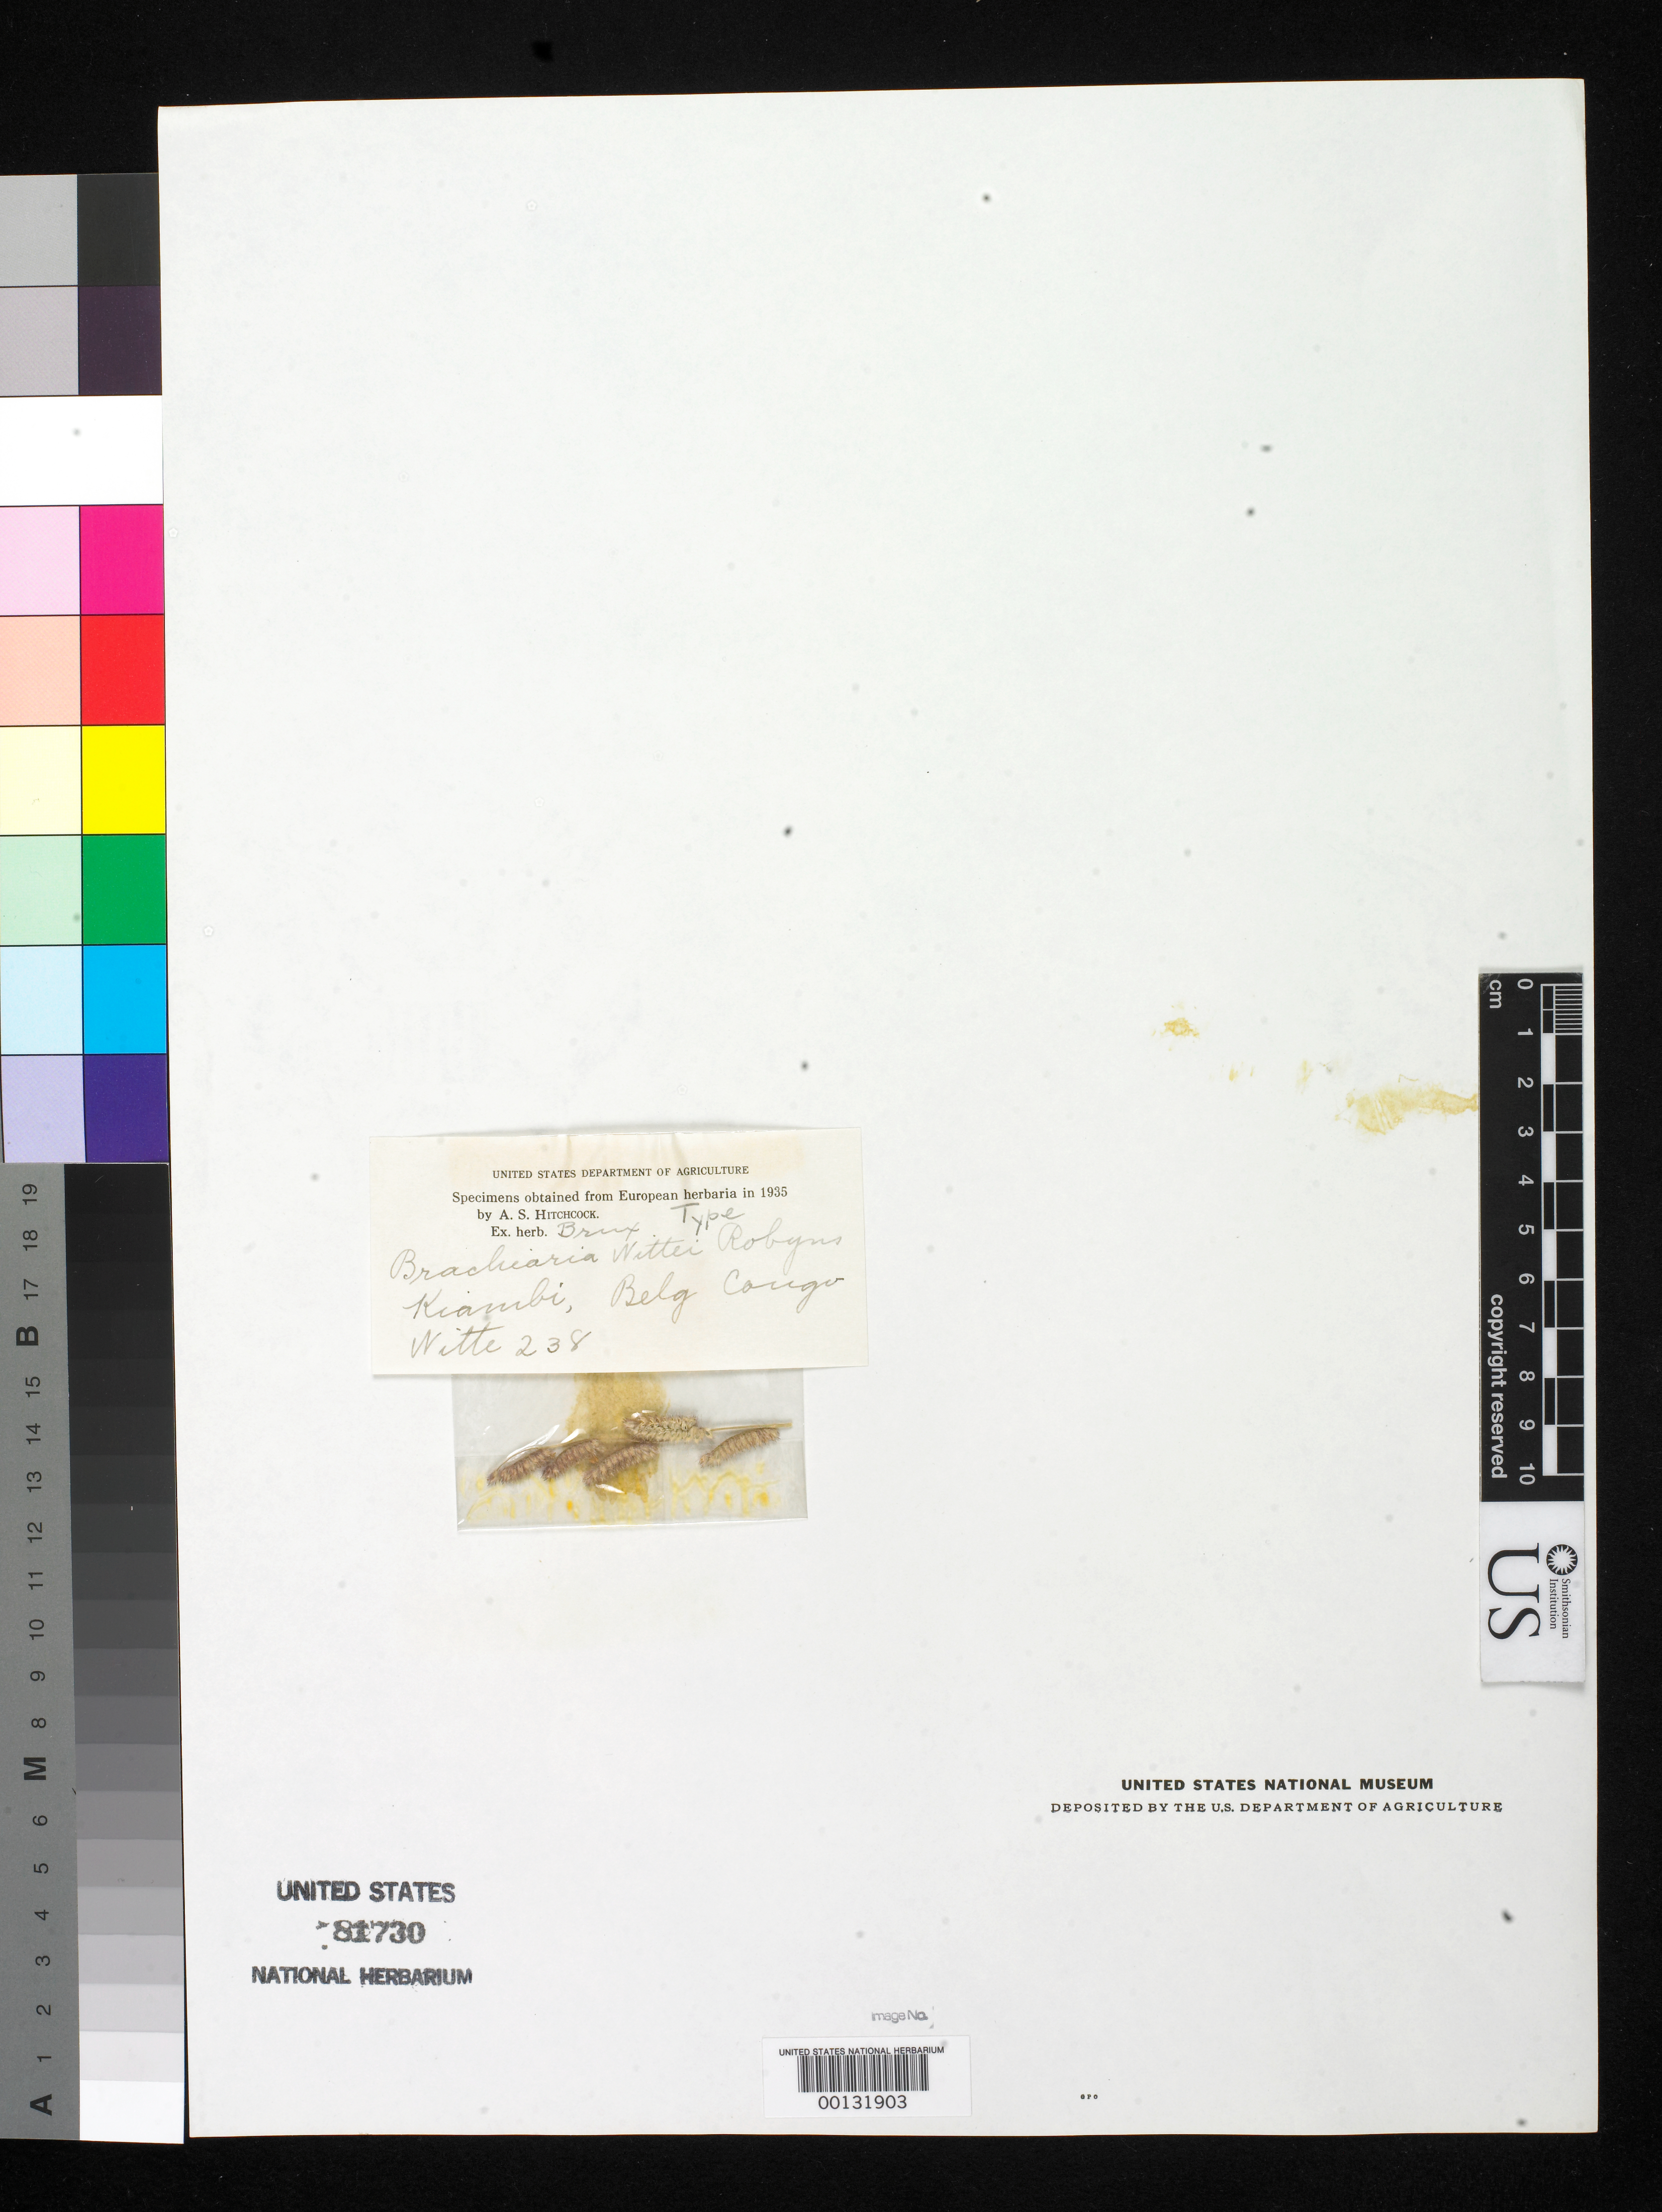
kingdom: Plantae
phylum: Tracheophyta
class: Liliopsida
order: Poales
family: Poaceae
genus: Brachiaria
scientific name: Brachiaria wittei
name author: Robyns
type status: Isotype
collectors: G. F. Witte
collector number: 238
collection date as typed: Mar 1931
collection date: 1931-03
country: Congo, Democratic Republic of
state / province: Tanganyika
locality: Kiambi.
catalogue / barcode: US 81730